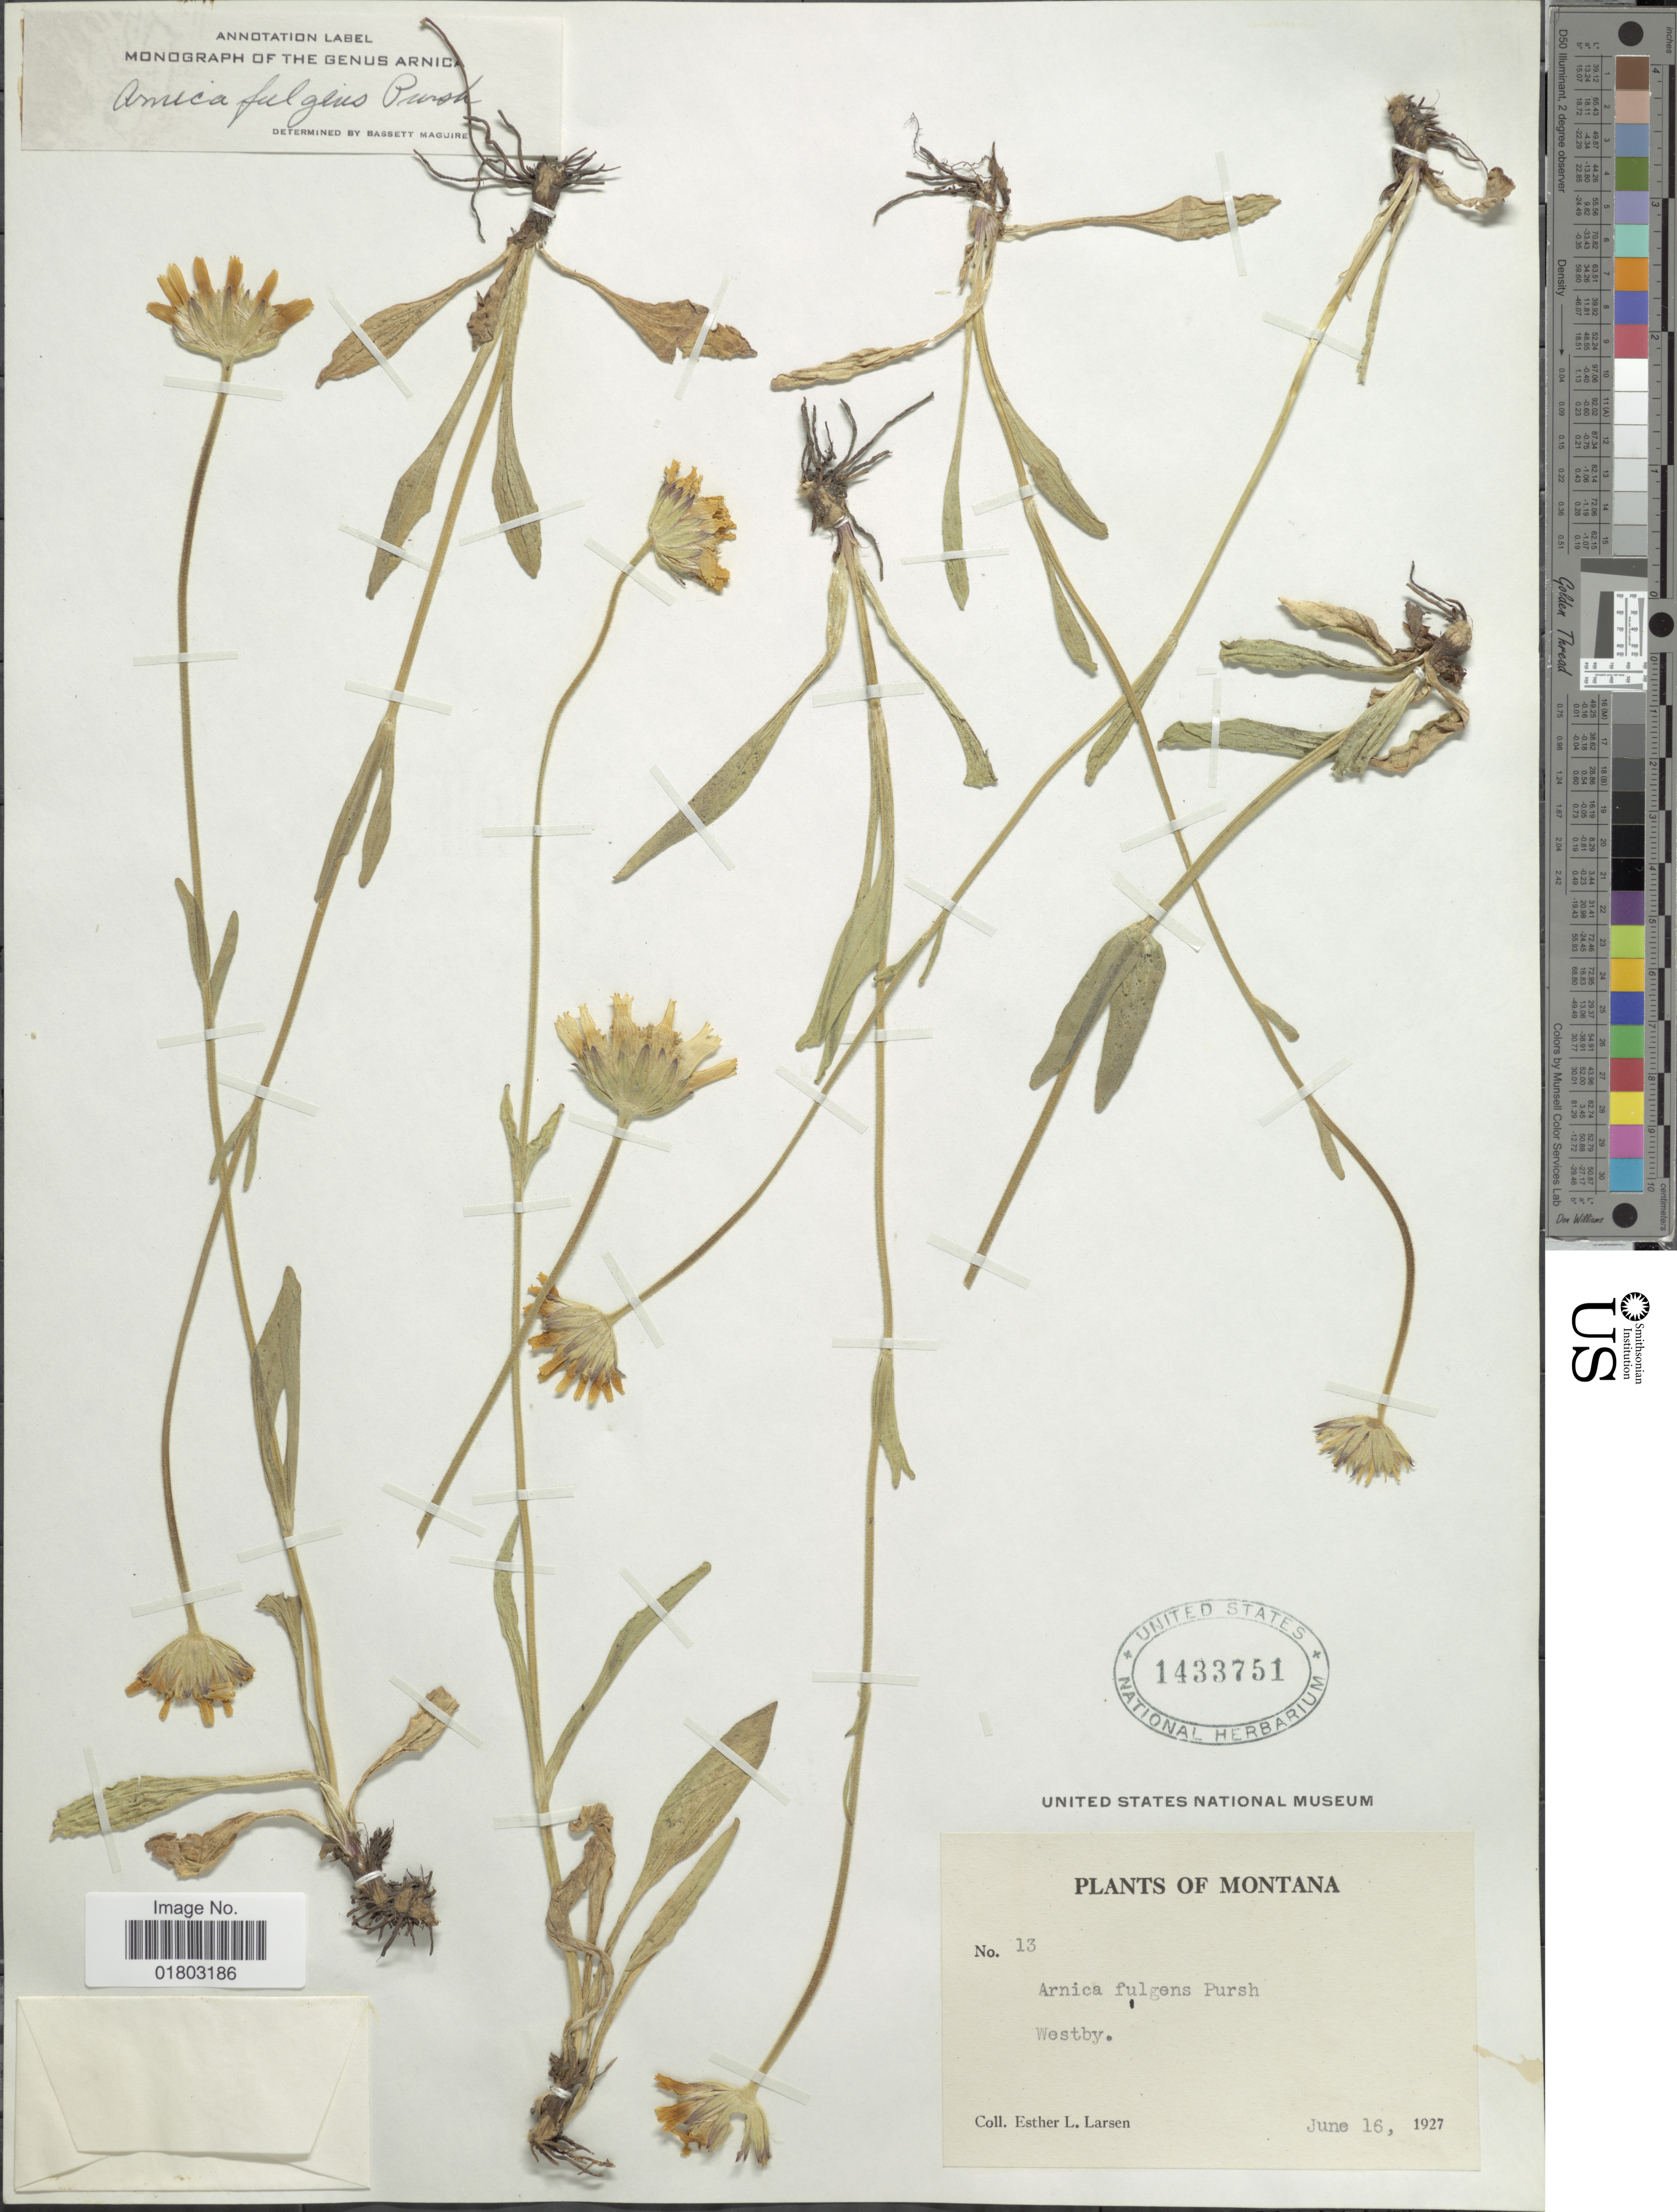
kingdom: Plantae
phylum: Tracheophyta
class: Magnoliopsida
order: Asterales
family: Asteraceae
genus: Arnica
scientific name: Arnica fulgens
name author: Pursh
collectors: E. Larsen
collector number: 13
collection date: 1927-06-16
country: United States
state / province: Montana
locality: Westby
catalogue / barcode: US 1433751